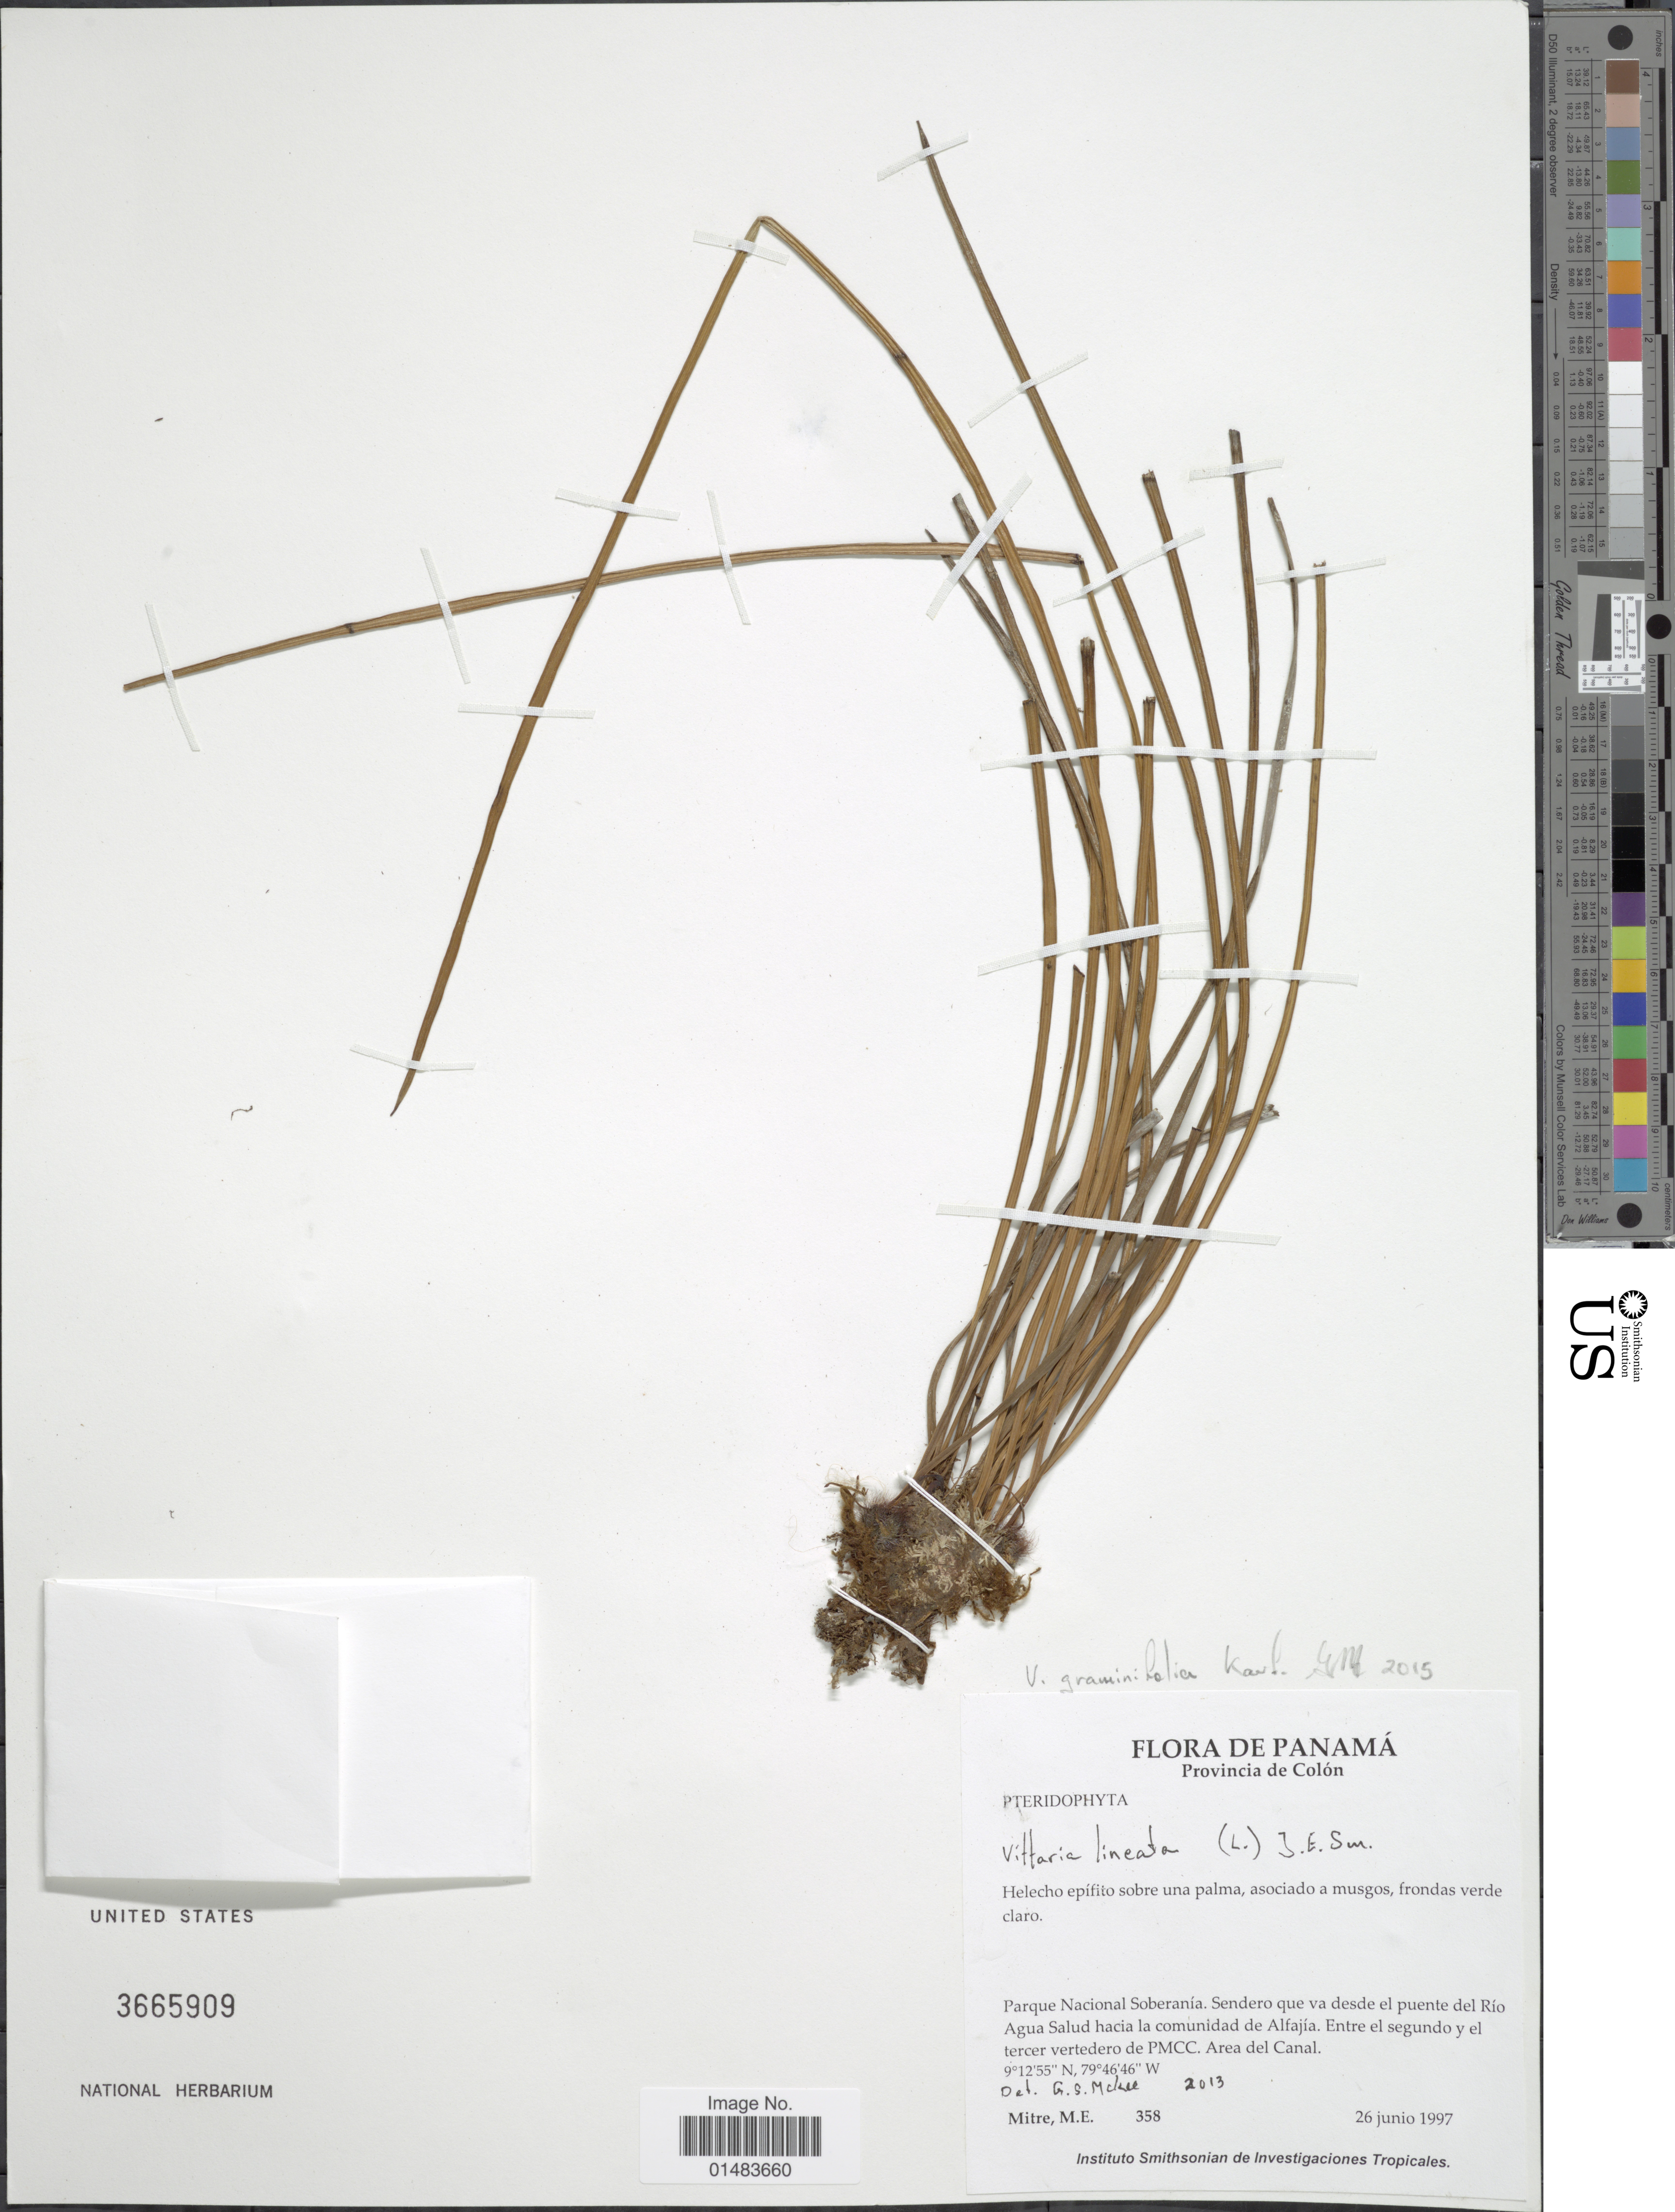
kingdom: Plantae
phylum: Tracheophyta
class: Polypodiopsida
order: Polypodiales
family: Pteridaceae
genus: Vittaria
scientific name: Vittaria graminifolia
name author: Kaulf.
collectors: M. Mitre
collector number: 358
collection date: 1997-06-26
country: Panama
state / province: Colón / Panamá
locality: Parque Nacional Soberania. Sendero que va desde el puente del Rio Agua Salud hacia la comunidad de Alfaji. Entre el segundo y el tercer vertedero de PMCC.Area del Canal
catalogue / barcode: US 3665909